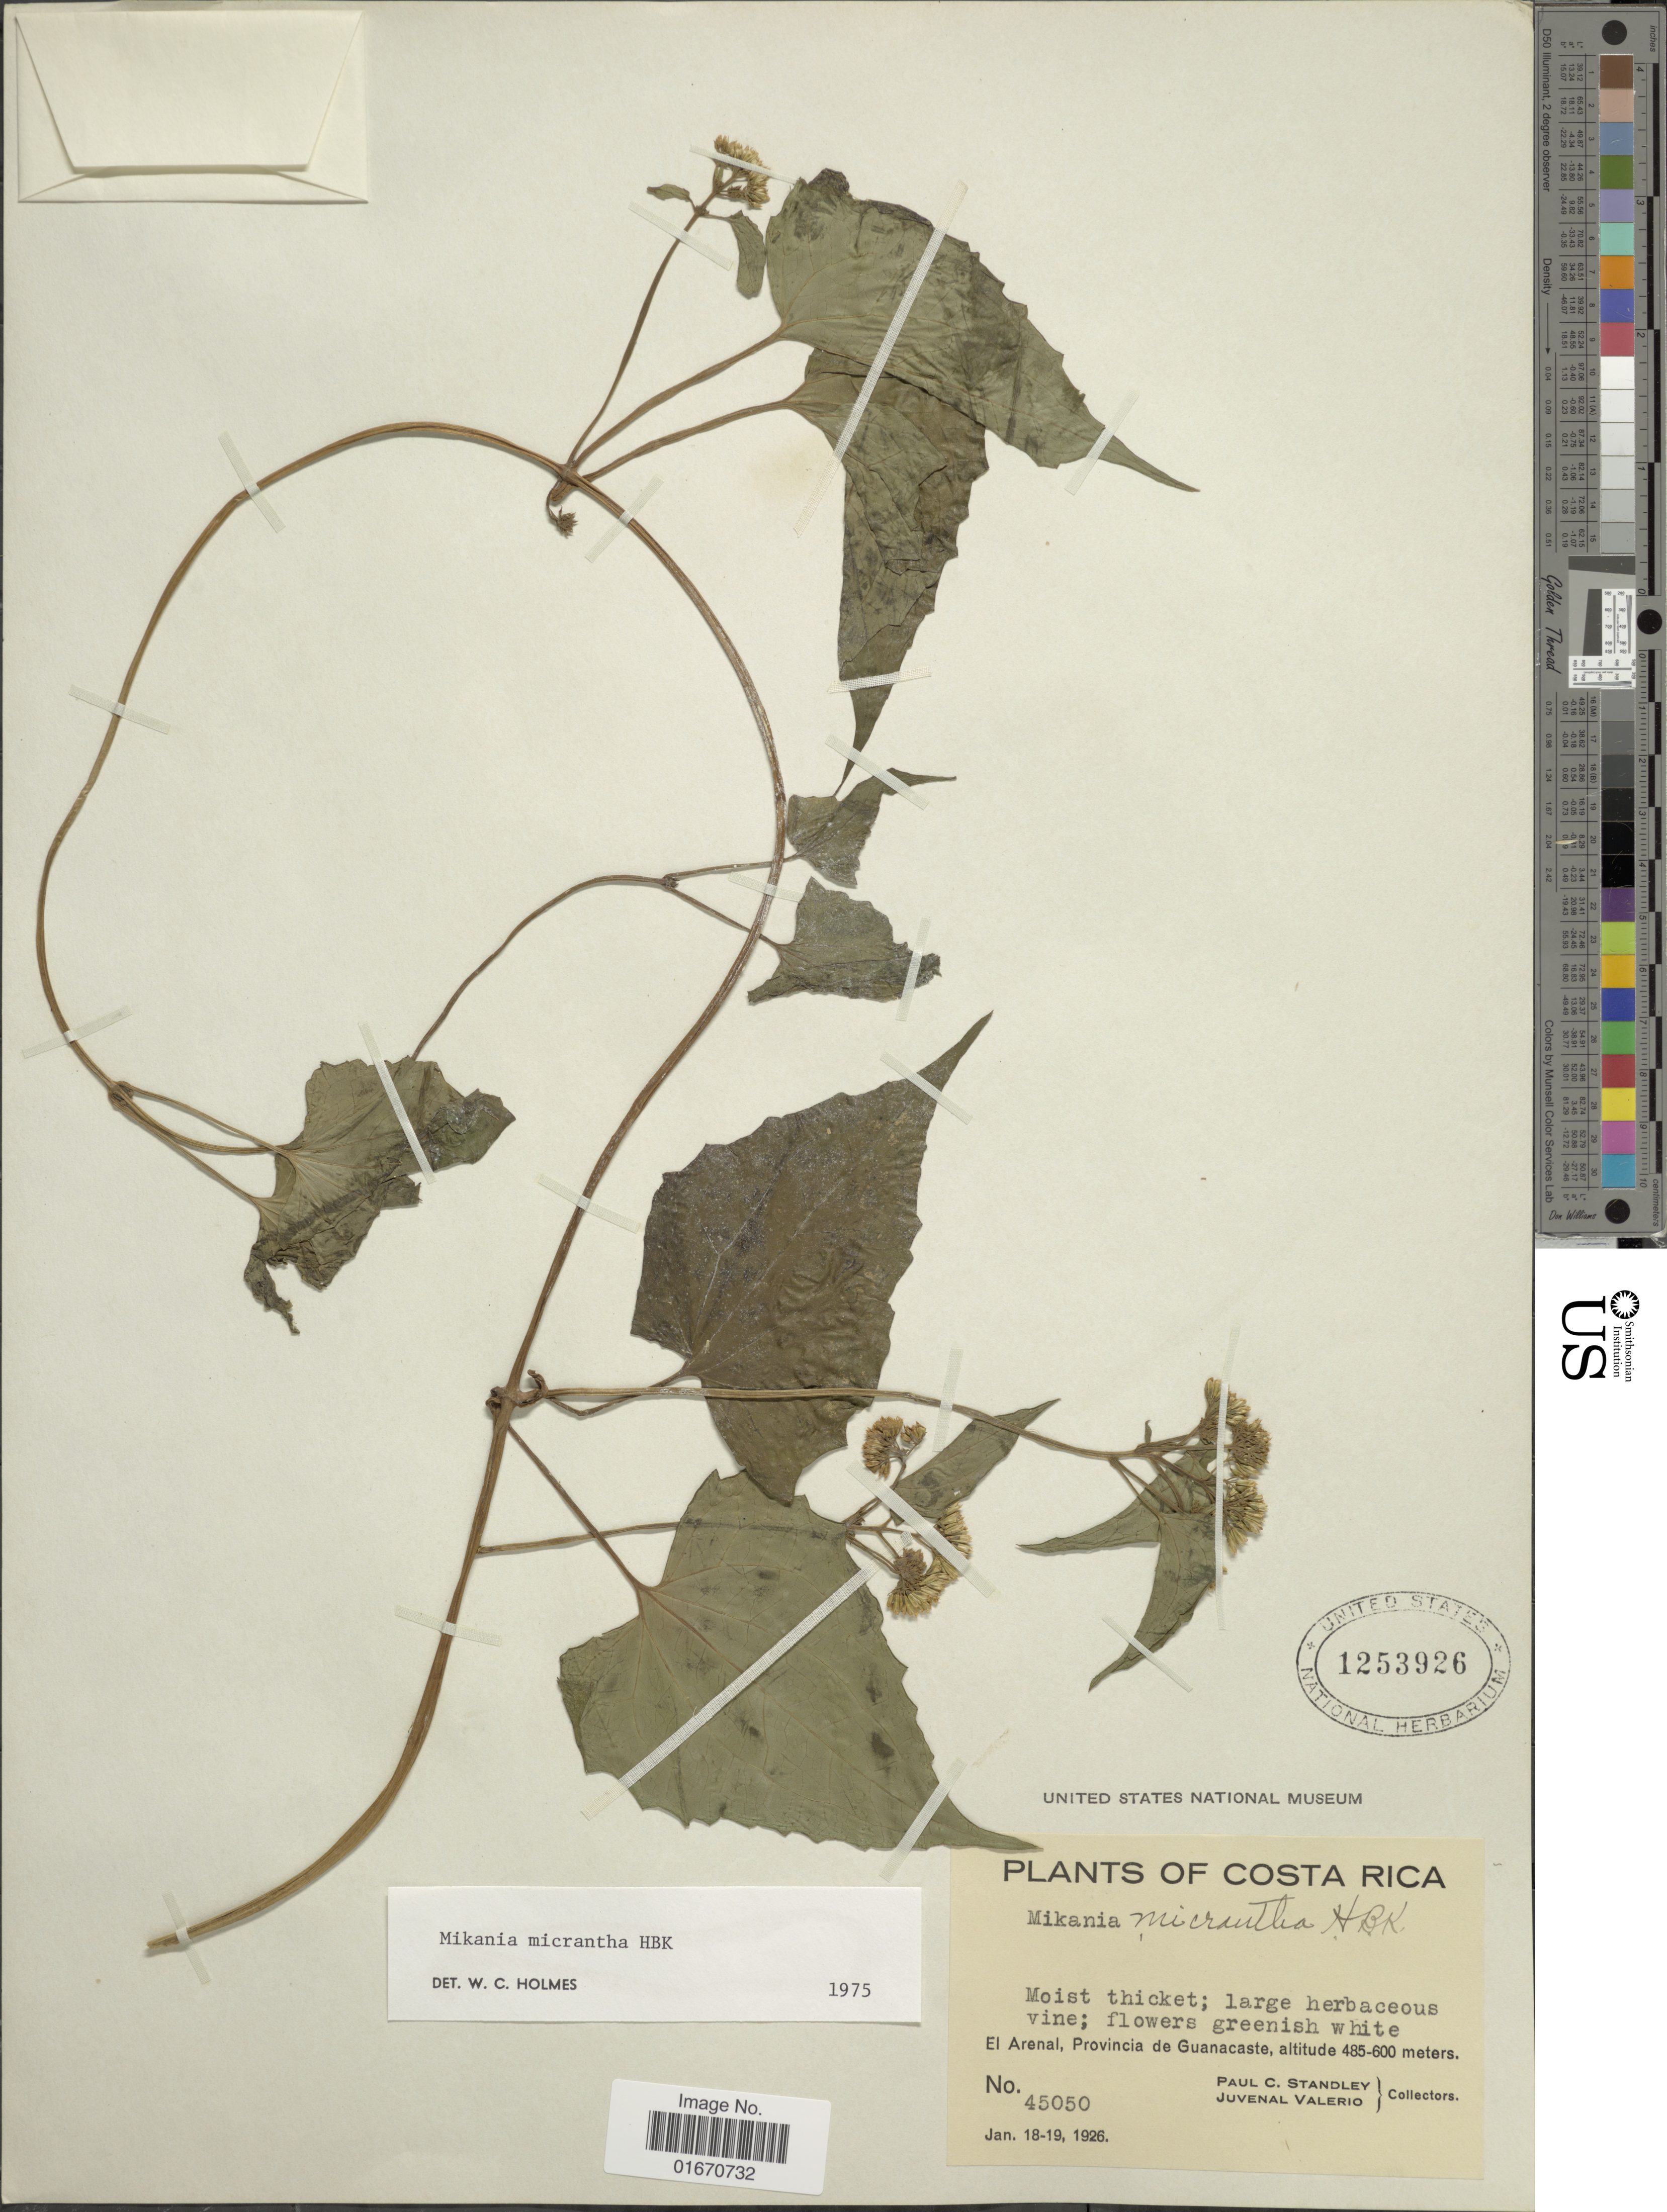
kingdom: Plantae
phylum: Tracheophyta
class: Magnoliopsida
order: Asterales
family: Asteraceae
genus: Mikania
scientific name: Mikania micrantha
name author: Kunth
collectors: P. C. Standley & J. Valerio R.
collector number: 45050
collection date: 1926-01-18/1926-01-19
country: Costa Rica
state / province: Guanacaste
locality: El Arenal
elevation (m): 485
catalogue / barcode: US 1253926